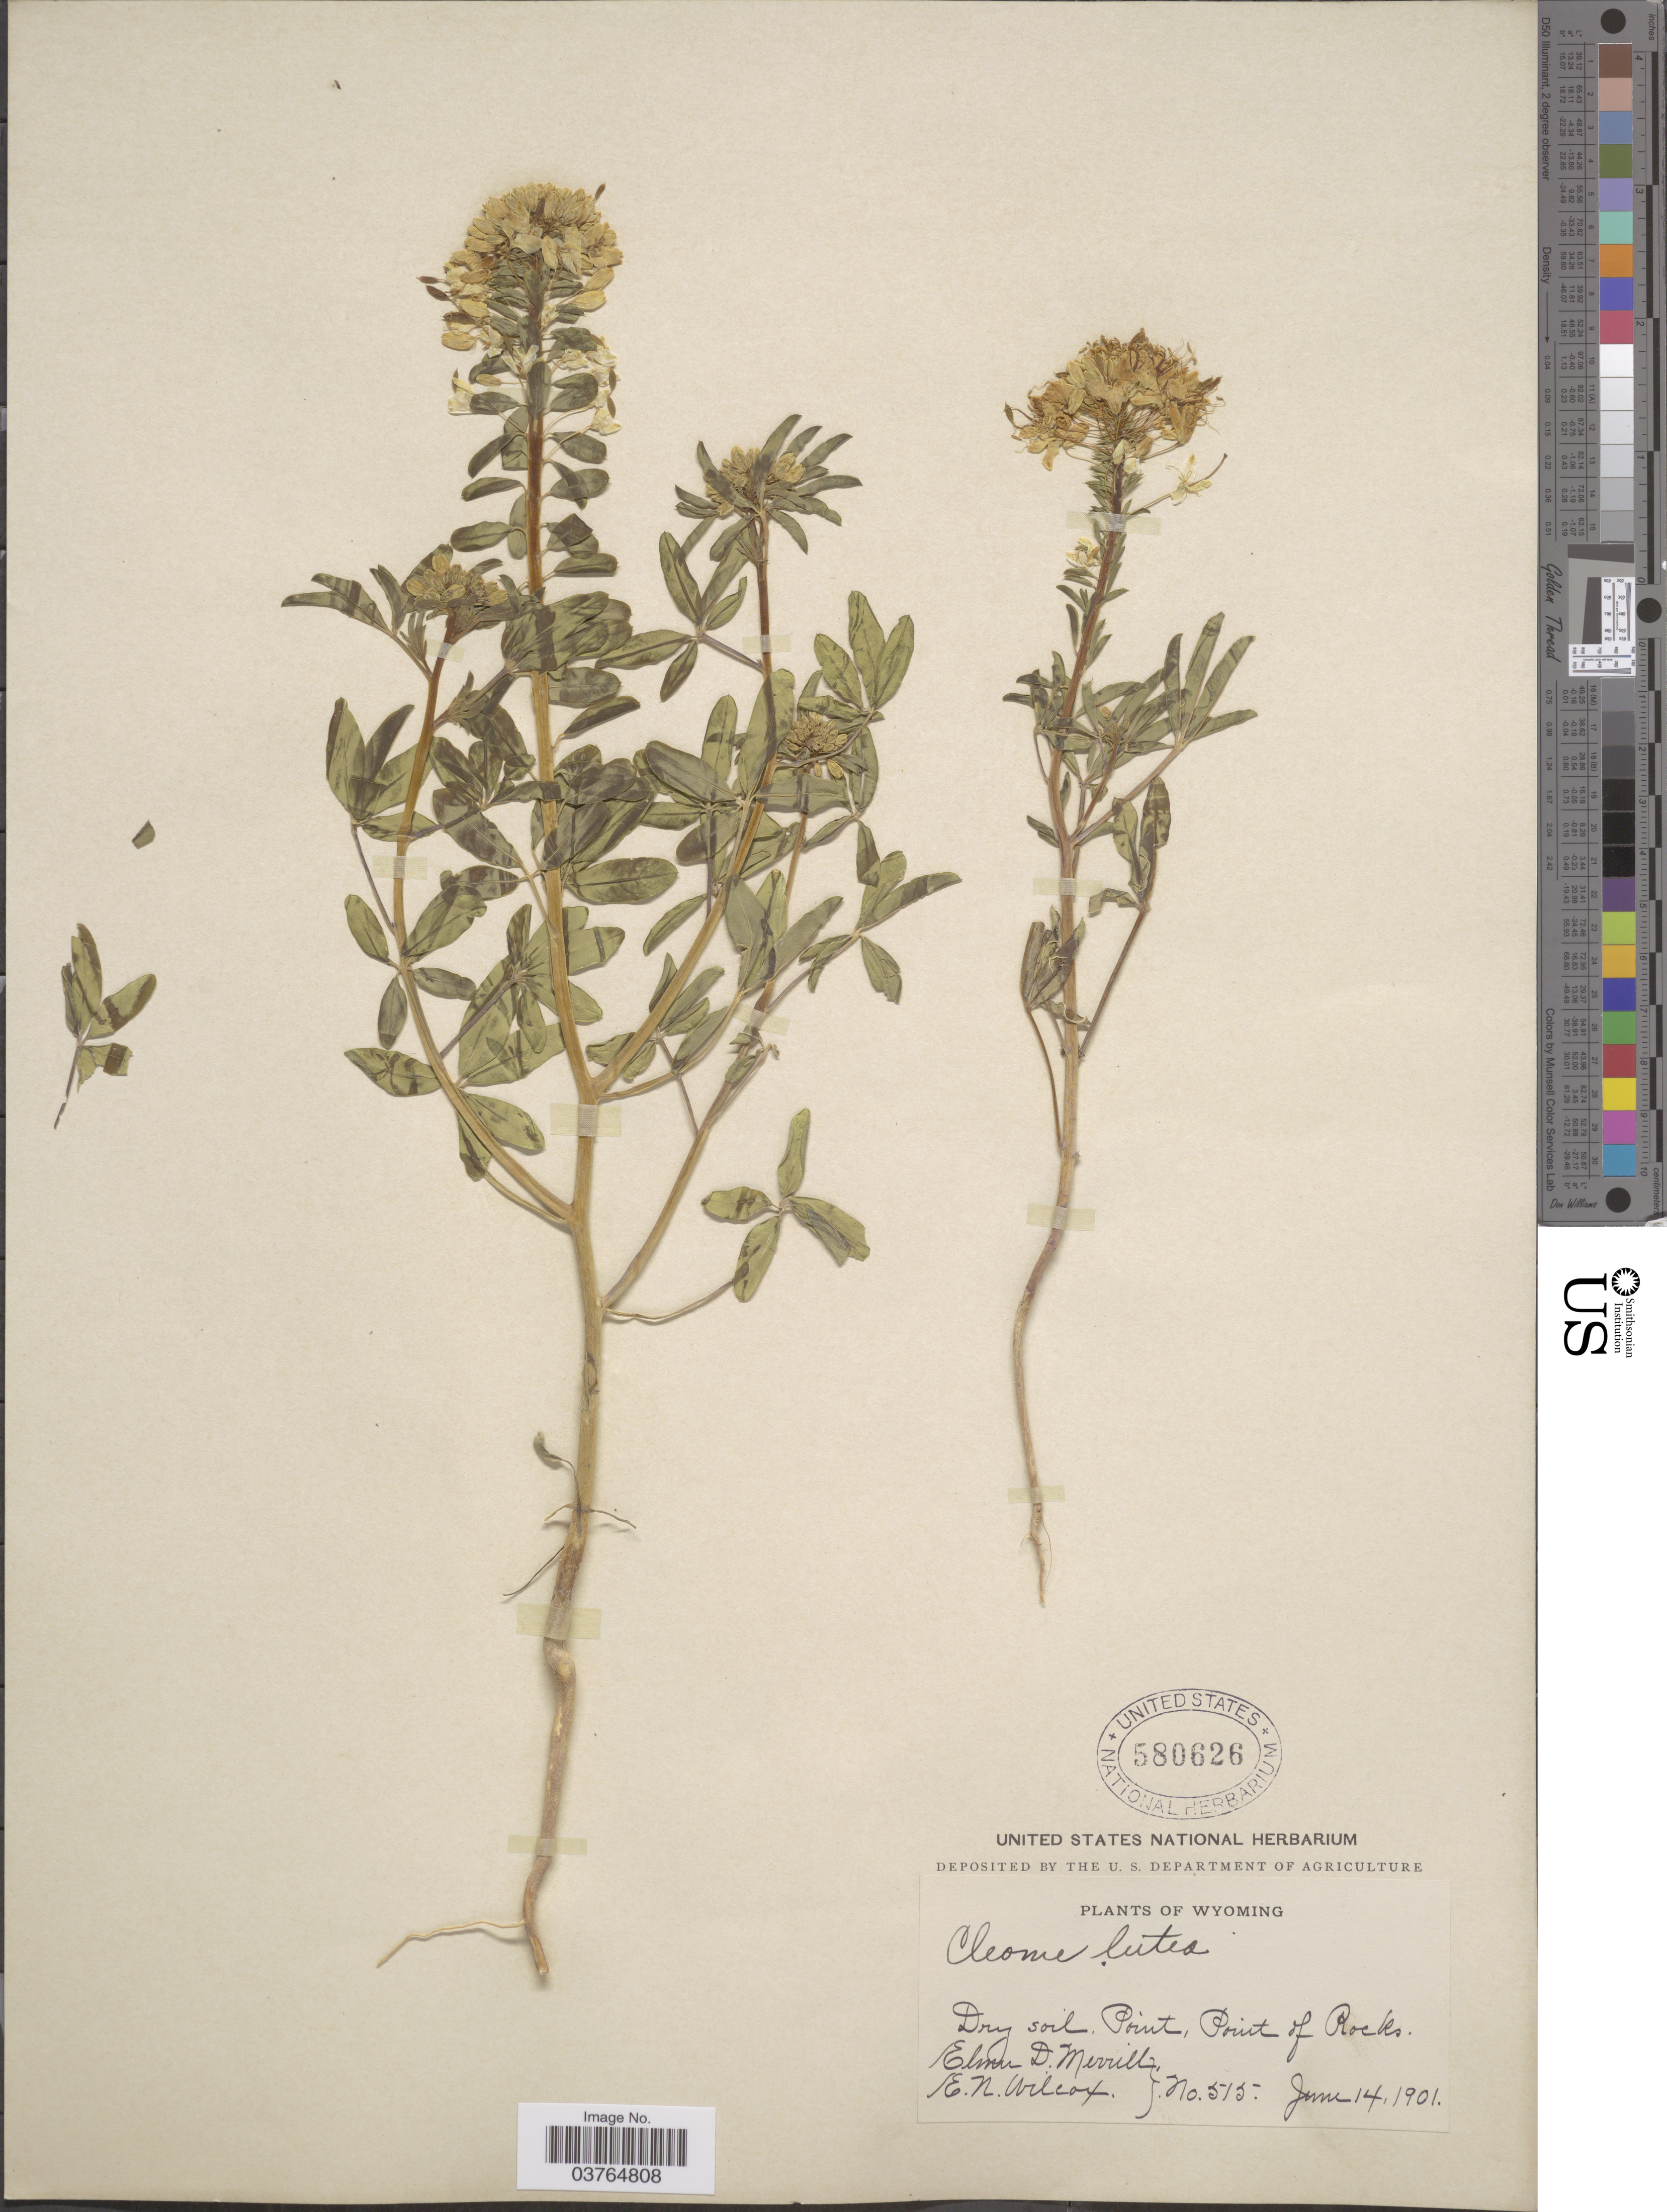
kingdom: Plantae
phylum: Tracheophyta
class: Magnoliopsida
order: Brassicales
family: Cleomaceae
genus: Cleomella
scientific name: Cleomella lutea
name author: (Hook.) Roalson & J.C. Hall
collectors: E. D. Merrill & E. Wilcox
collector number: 515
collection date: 1901-06-14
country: United States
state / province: Wyoming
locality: Dry soil. Point, Point of Rocks.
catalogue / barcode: US 580626